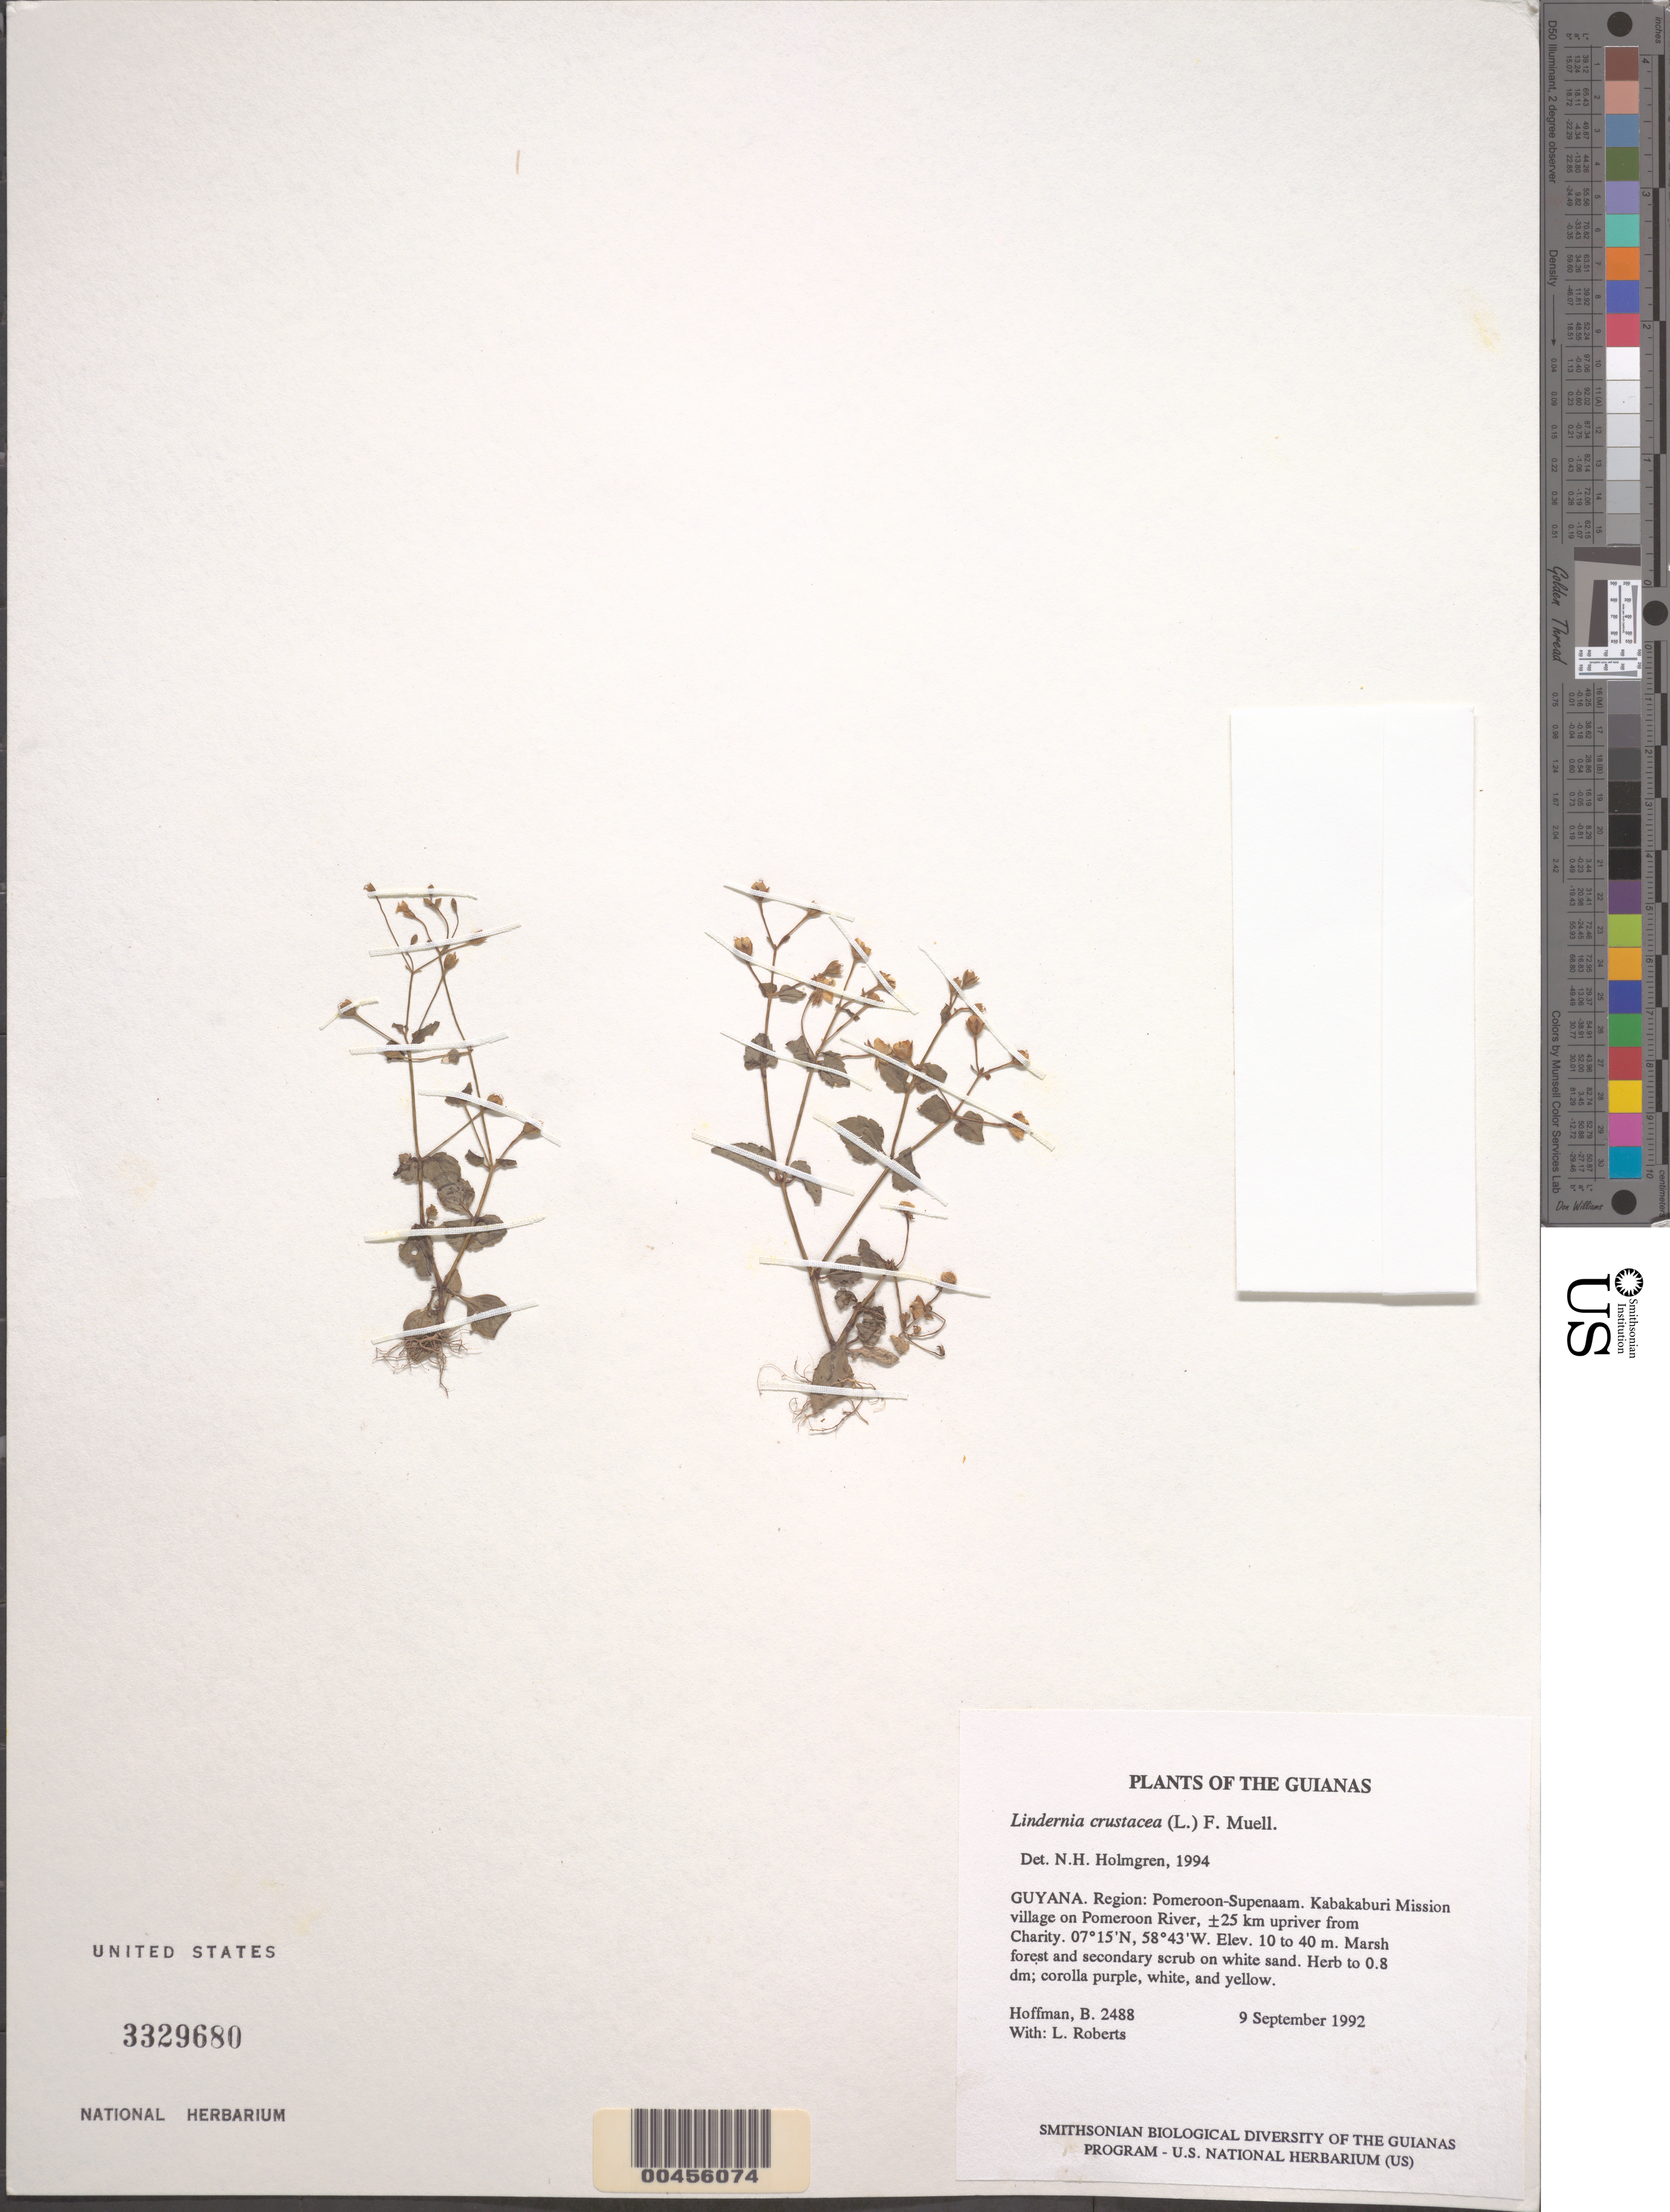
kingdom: Plantae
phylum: Tracheophyta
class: Magnoliopsida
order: Lamiales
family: Linderniaceae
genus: Lindernia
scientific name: Lindernia crustacea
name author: (L.) F. Muell.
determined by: Holmgren, N. H., (NY), New York Botanical Garden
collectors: B. Hoffman & L. Roberts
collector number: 2488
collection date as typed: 9 September 1992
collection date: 1992-09-09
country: Guyana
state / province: Pomeroon-Supenaam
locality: Kabakaburi Mission village, on Pomeroon River, ±25 km upriver from Charity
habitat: Marsh forest and secondary scrub on white sand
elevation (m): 10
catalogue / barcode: US 3329680